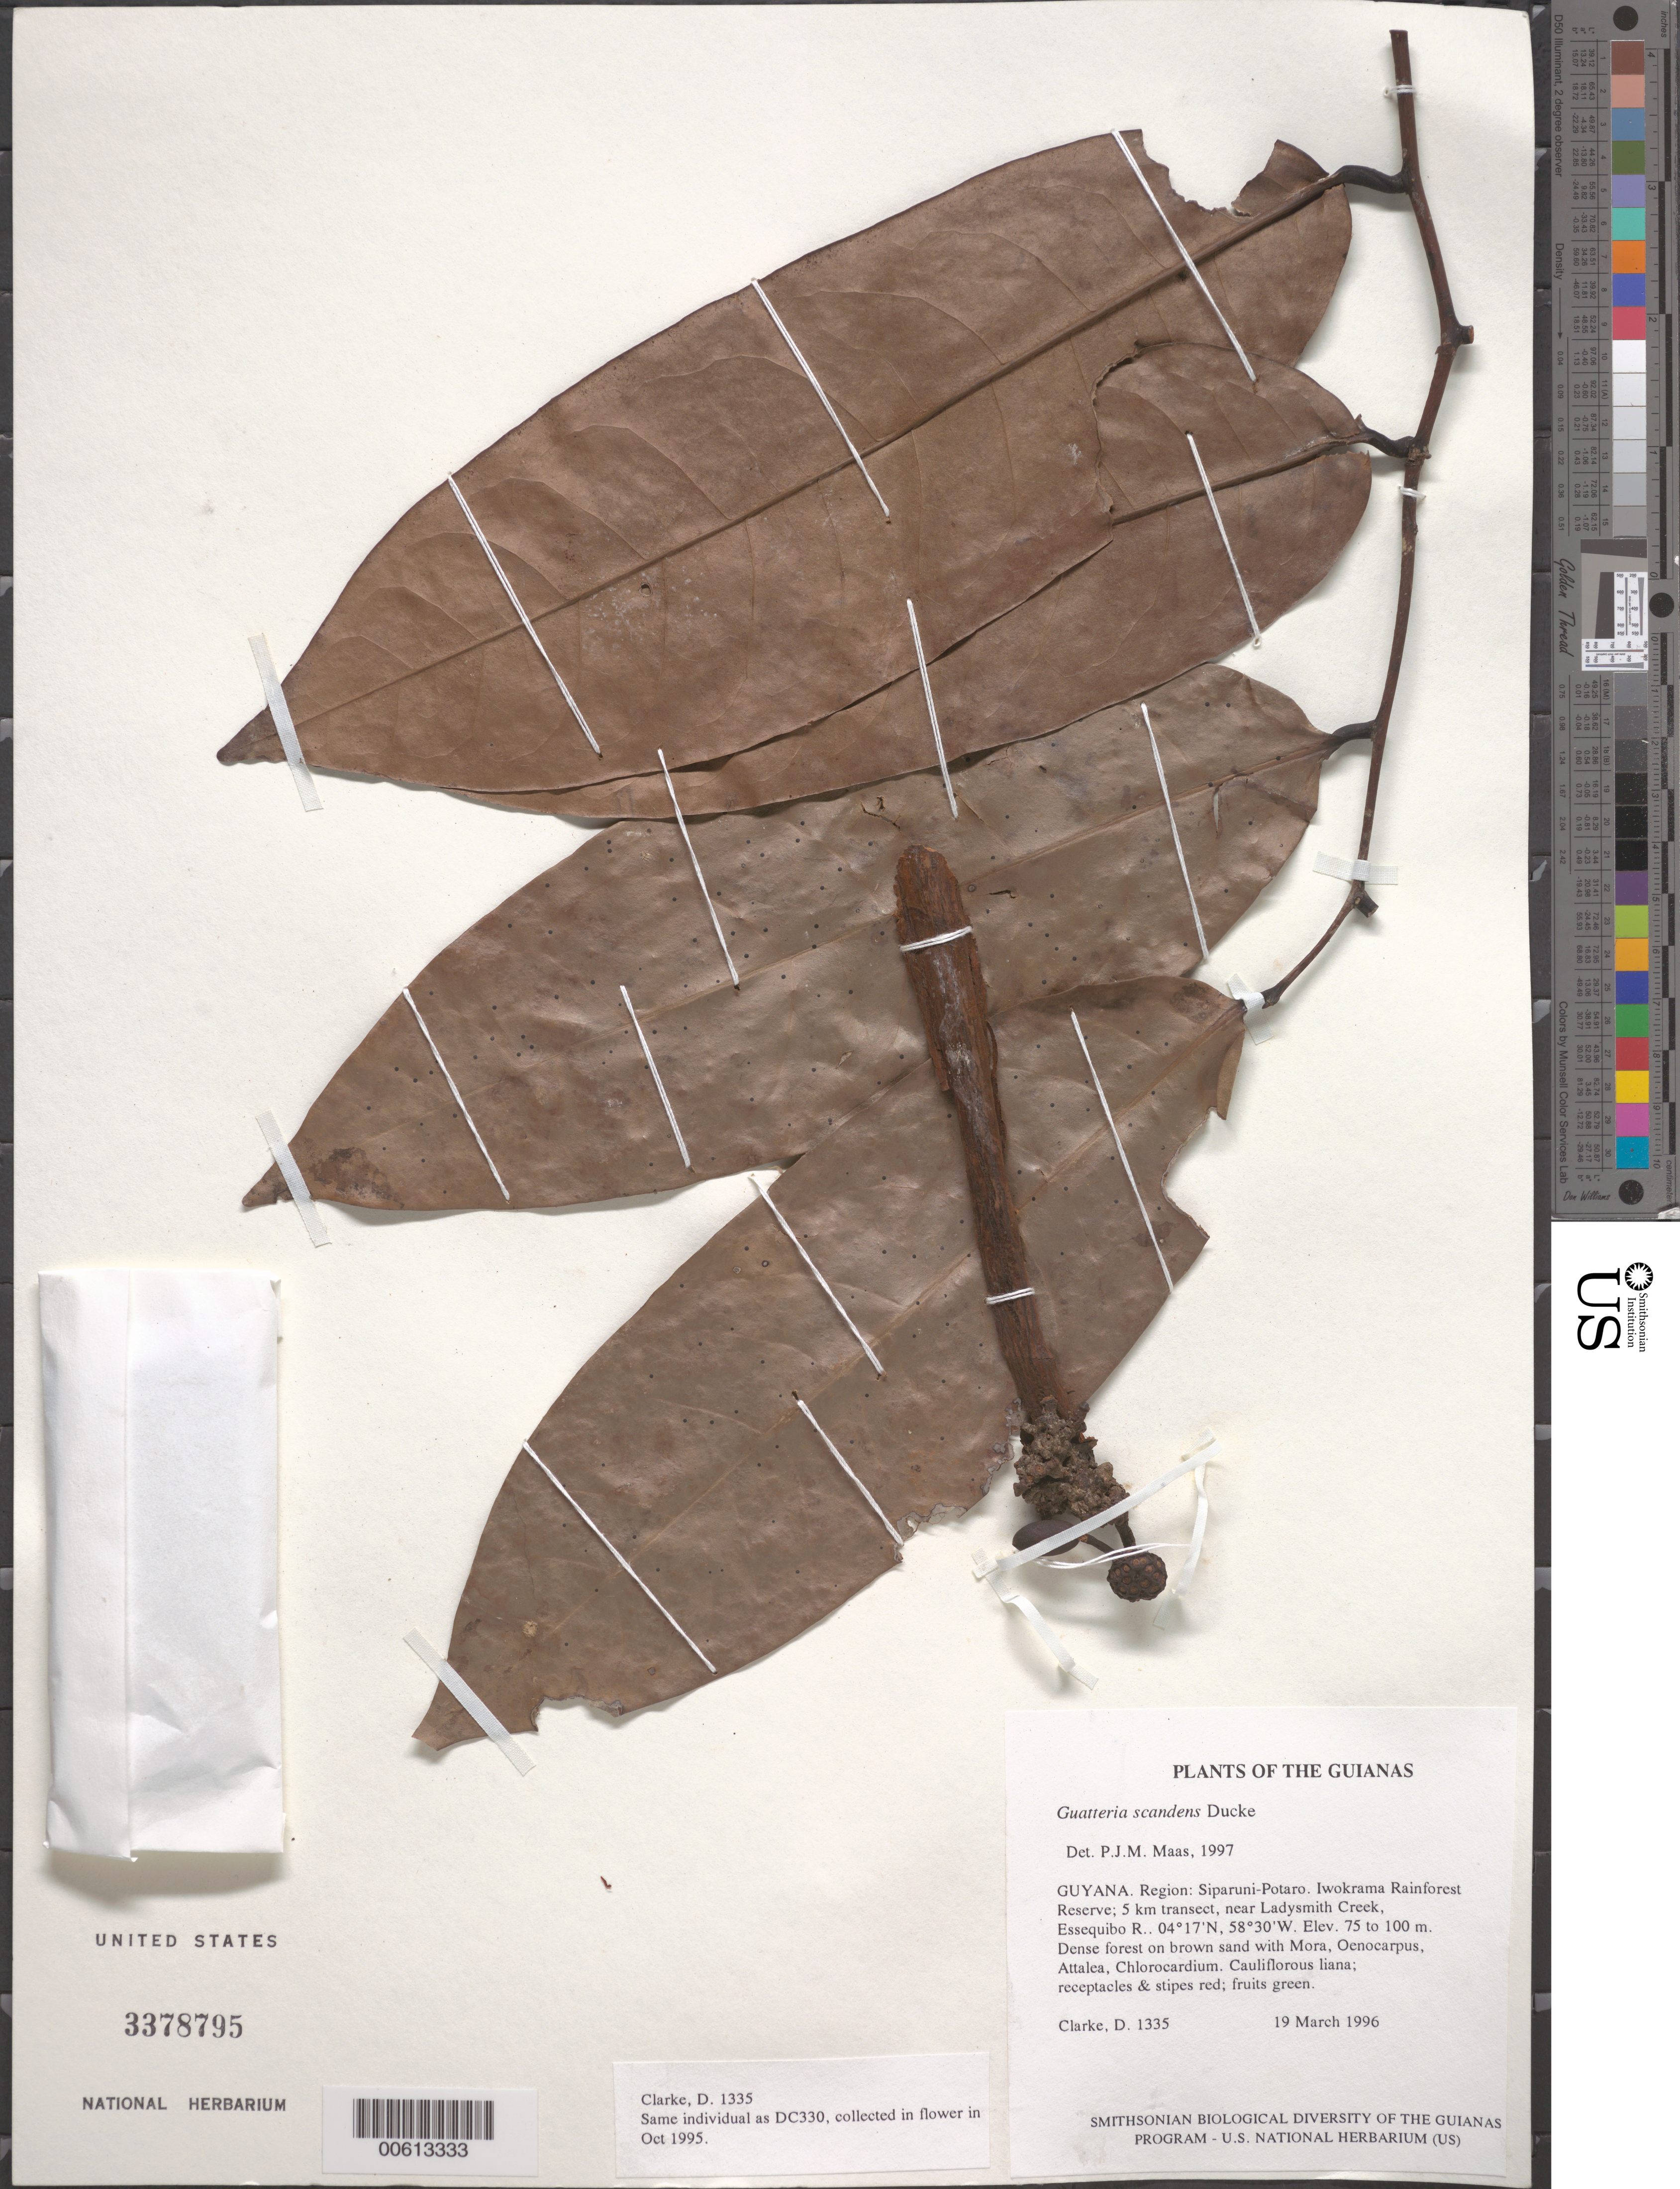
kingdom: Plantae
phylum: Tracheophyta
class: Magnoliopsida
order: Magnoliales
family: Annonaceae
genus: Guatteria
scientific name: Guatteria scandens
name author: Ducke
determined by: Maas, Paul J. M.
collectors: H. D. Clarke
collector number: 1335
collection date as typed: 19 March 1996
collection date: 1996-03-19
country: Guyana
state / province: Potaro-Siparuni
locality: Iwokrama Rainforest Reserve; 5 km transect, near Ladysmith Creek, Essequibo R.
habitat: Dense forest on brown sand with Mora, Oenocarpus, Attalea, Chlorocardium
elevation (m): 75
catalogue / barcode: US 3378795